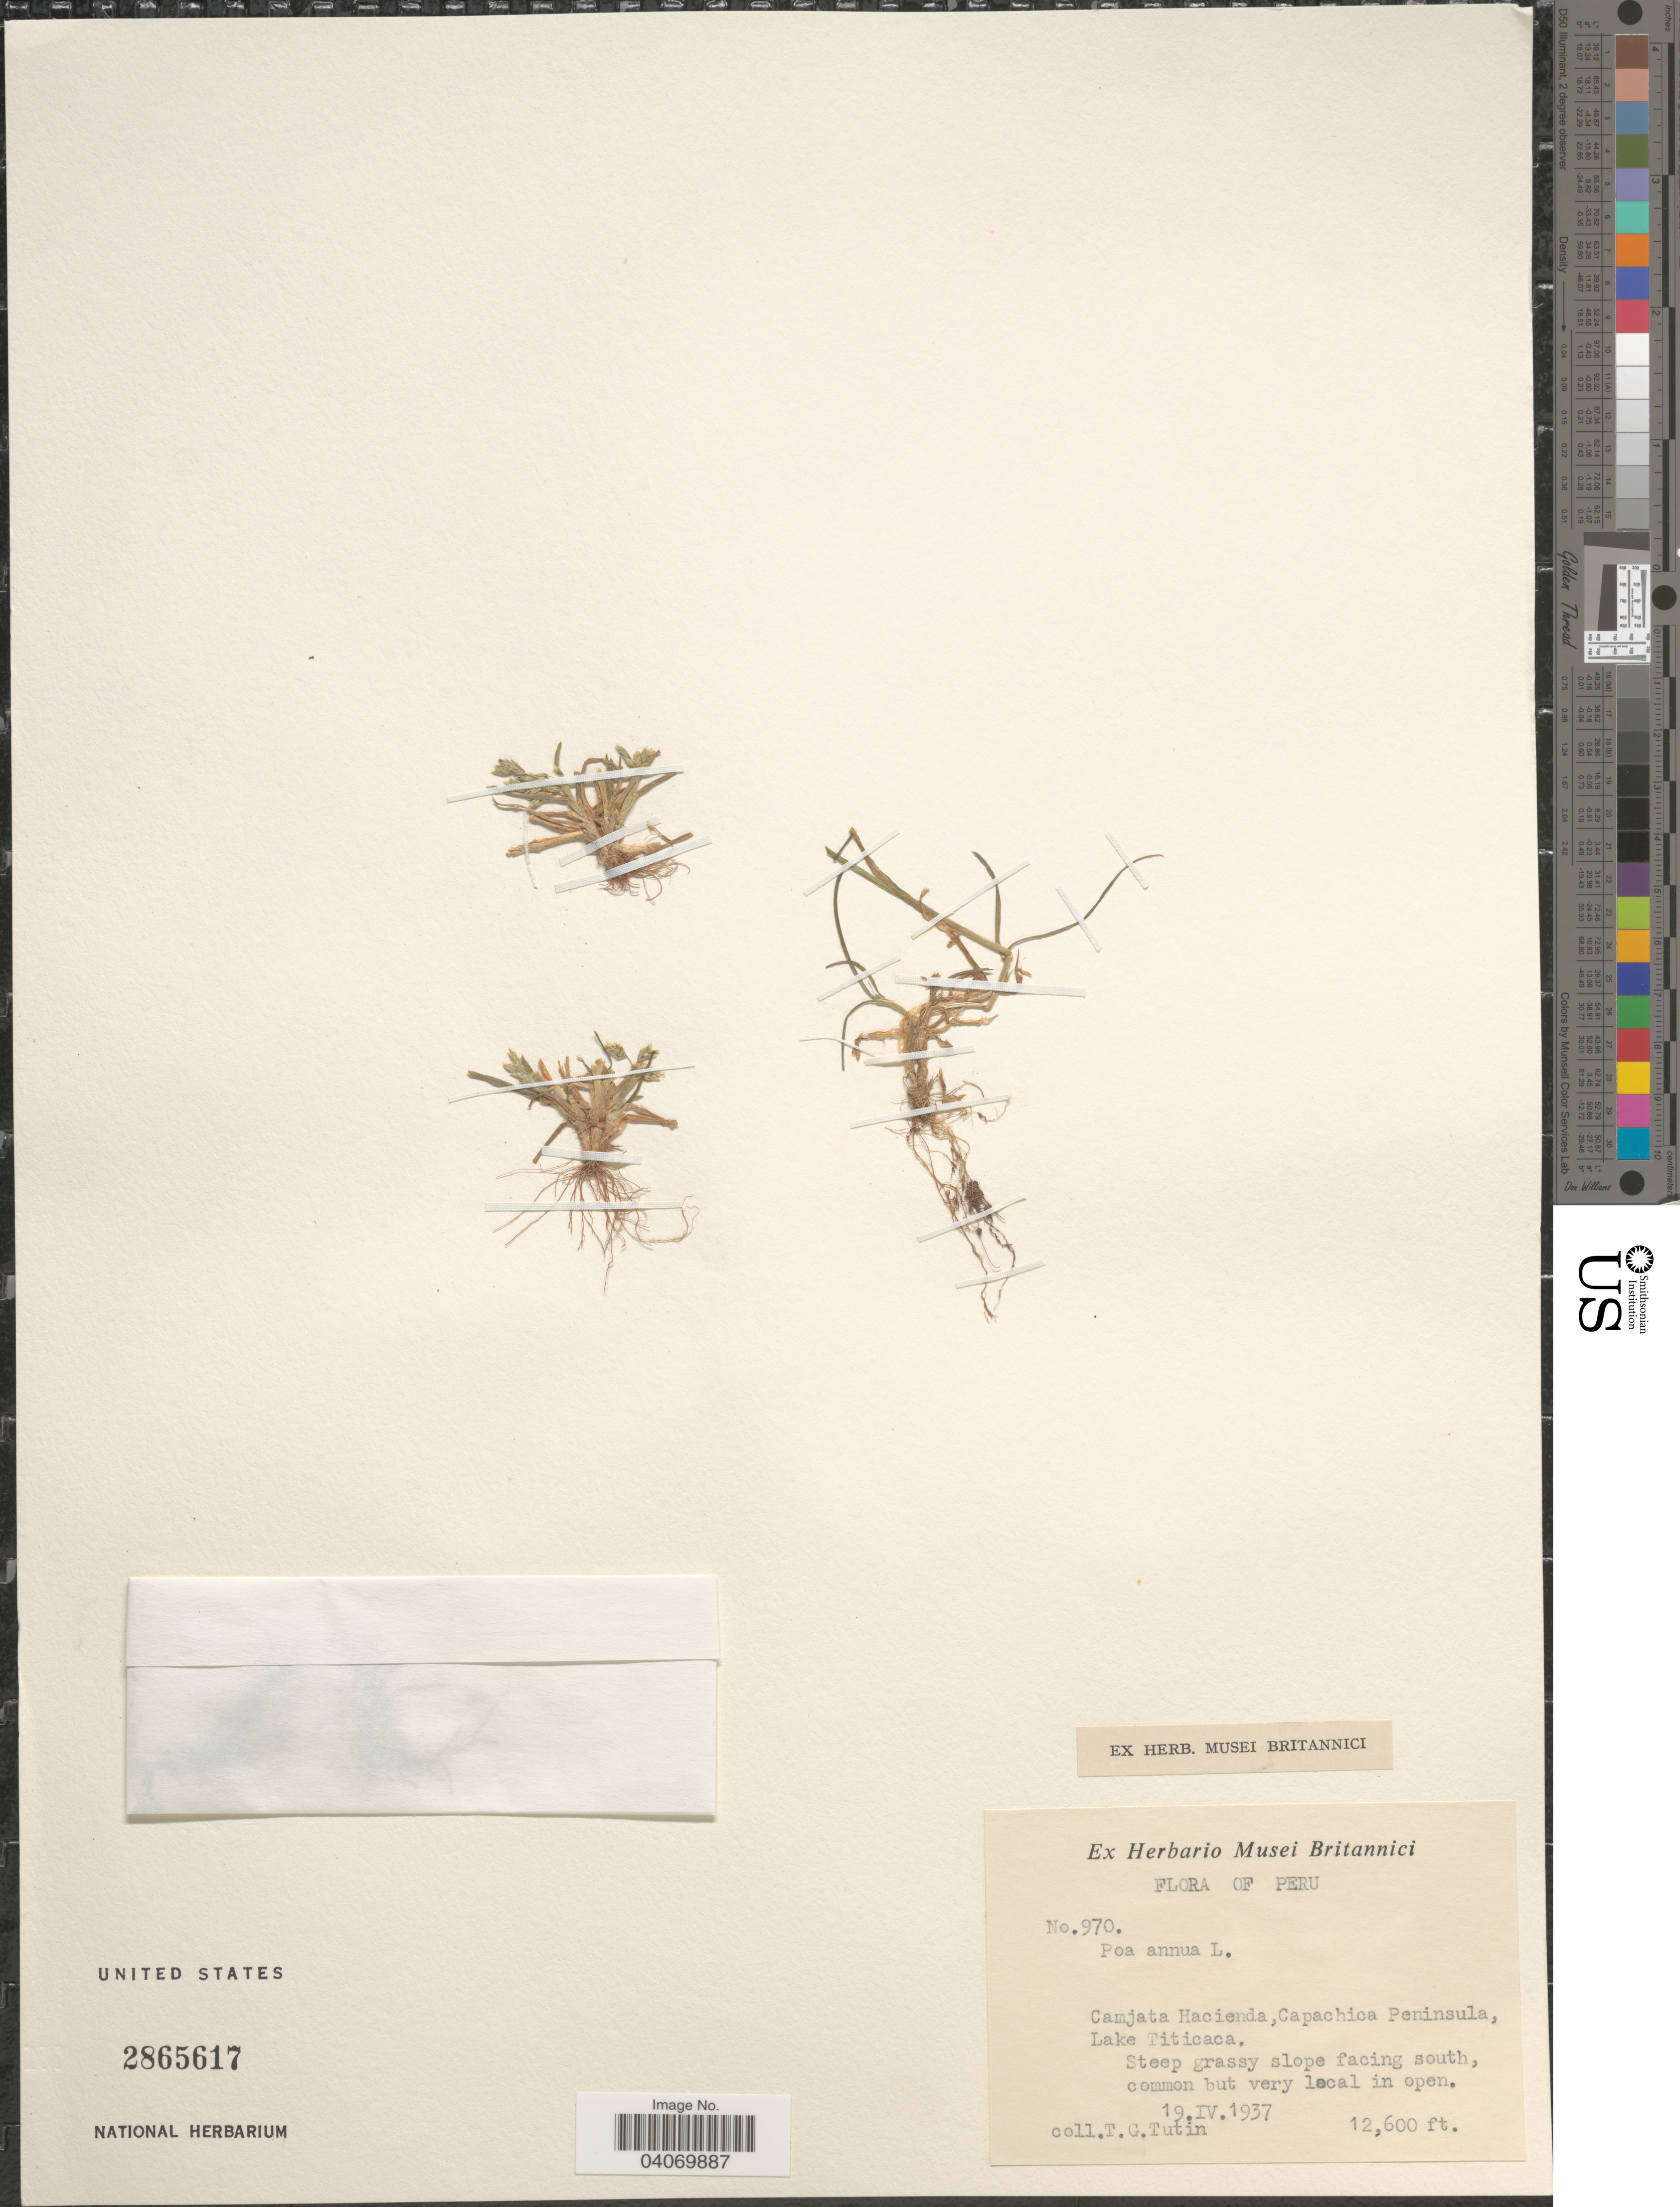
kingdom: Plantae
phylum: Tracheophyta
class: Liliopsida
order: Poales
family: Poaceae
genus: Poa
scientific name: Poa annua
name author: L.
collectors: T. G. Tutin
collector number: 970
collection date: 1937-04-19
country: Peru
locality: Camjata Hacienda, Capachica Peninsula, Lake Titicaca. Steep grassy slope facing south, common but verly local in open.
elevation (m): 3840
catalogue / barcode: US 2865617